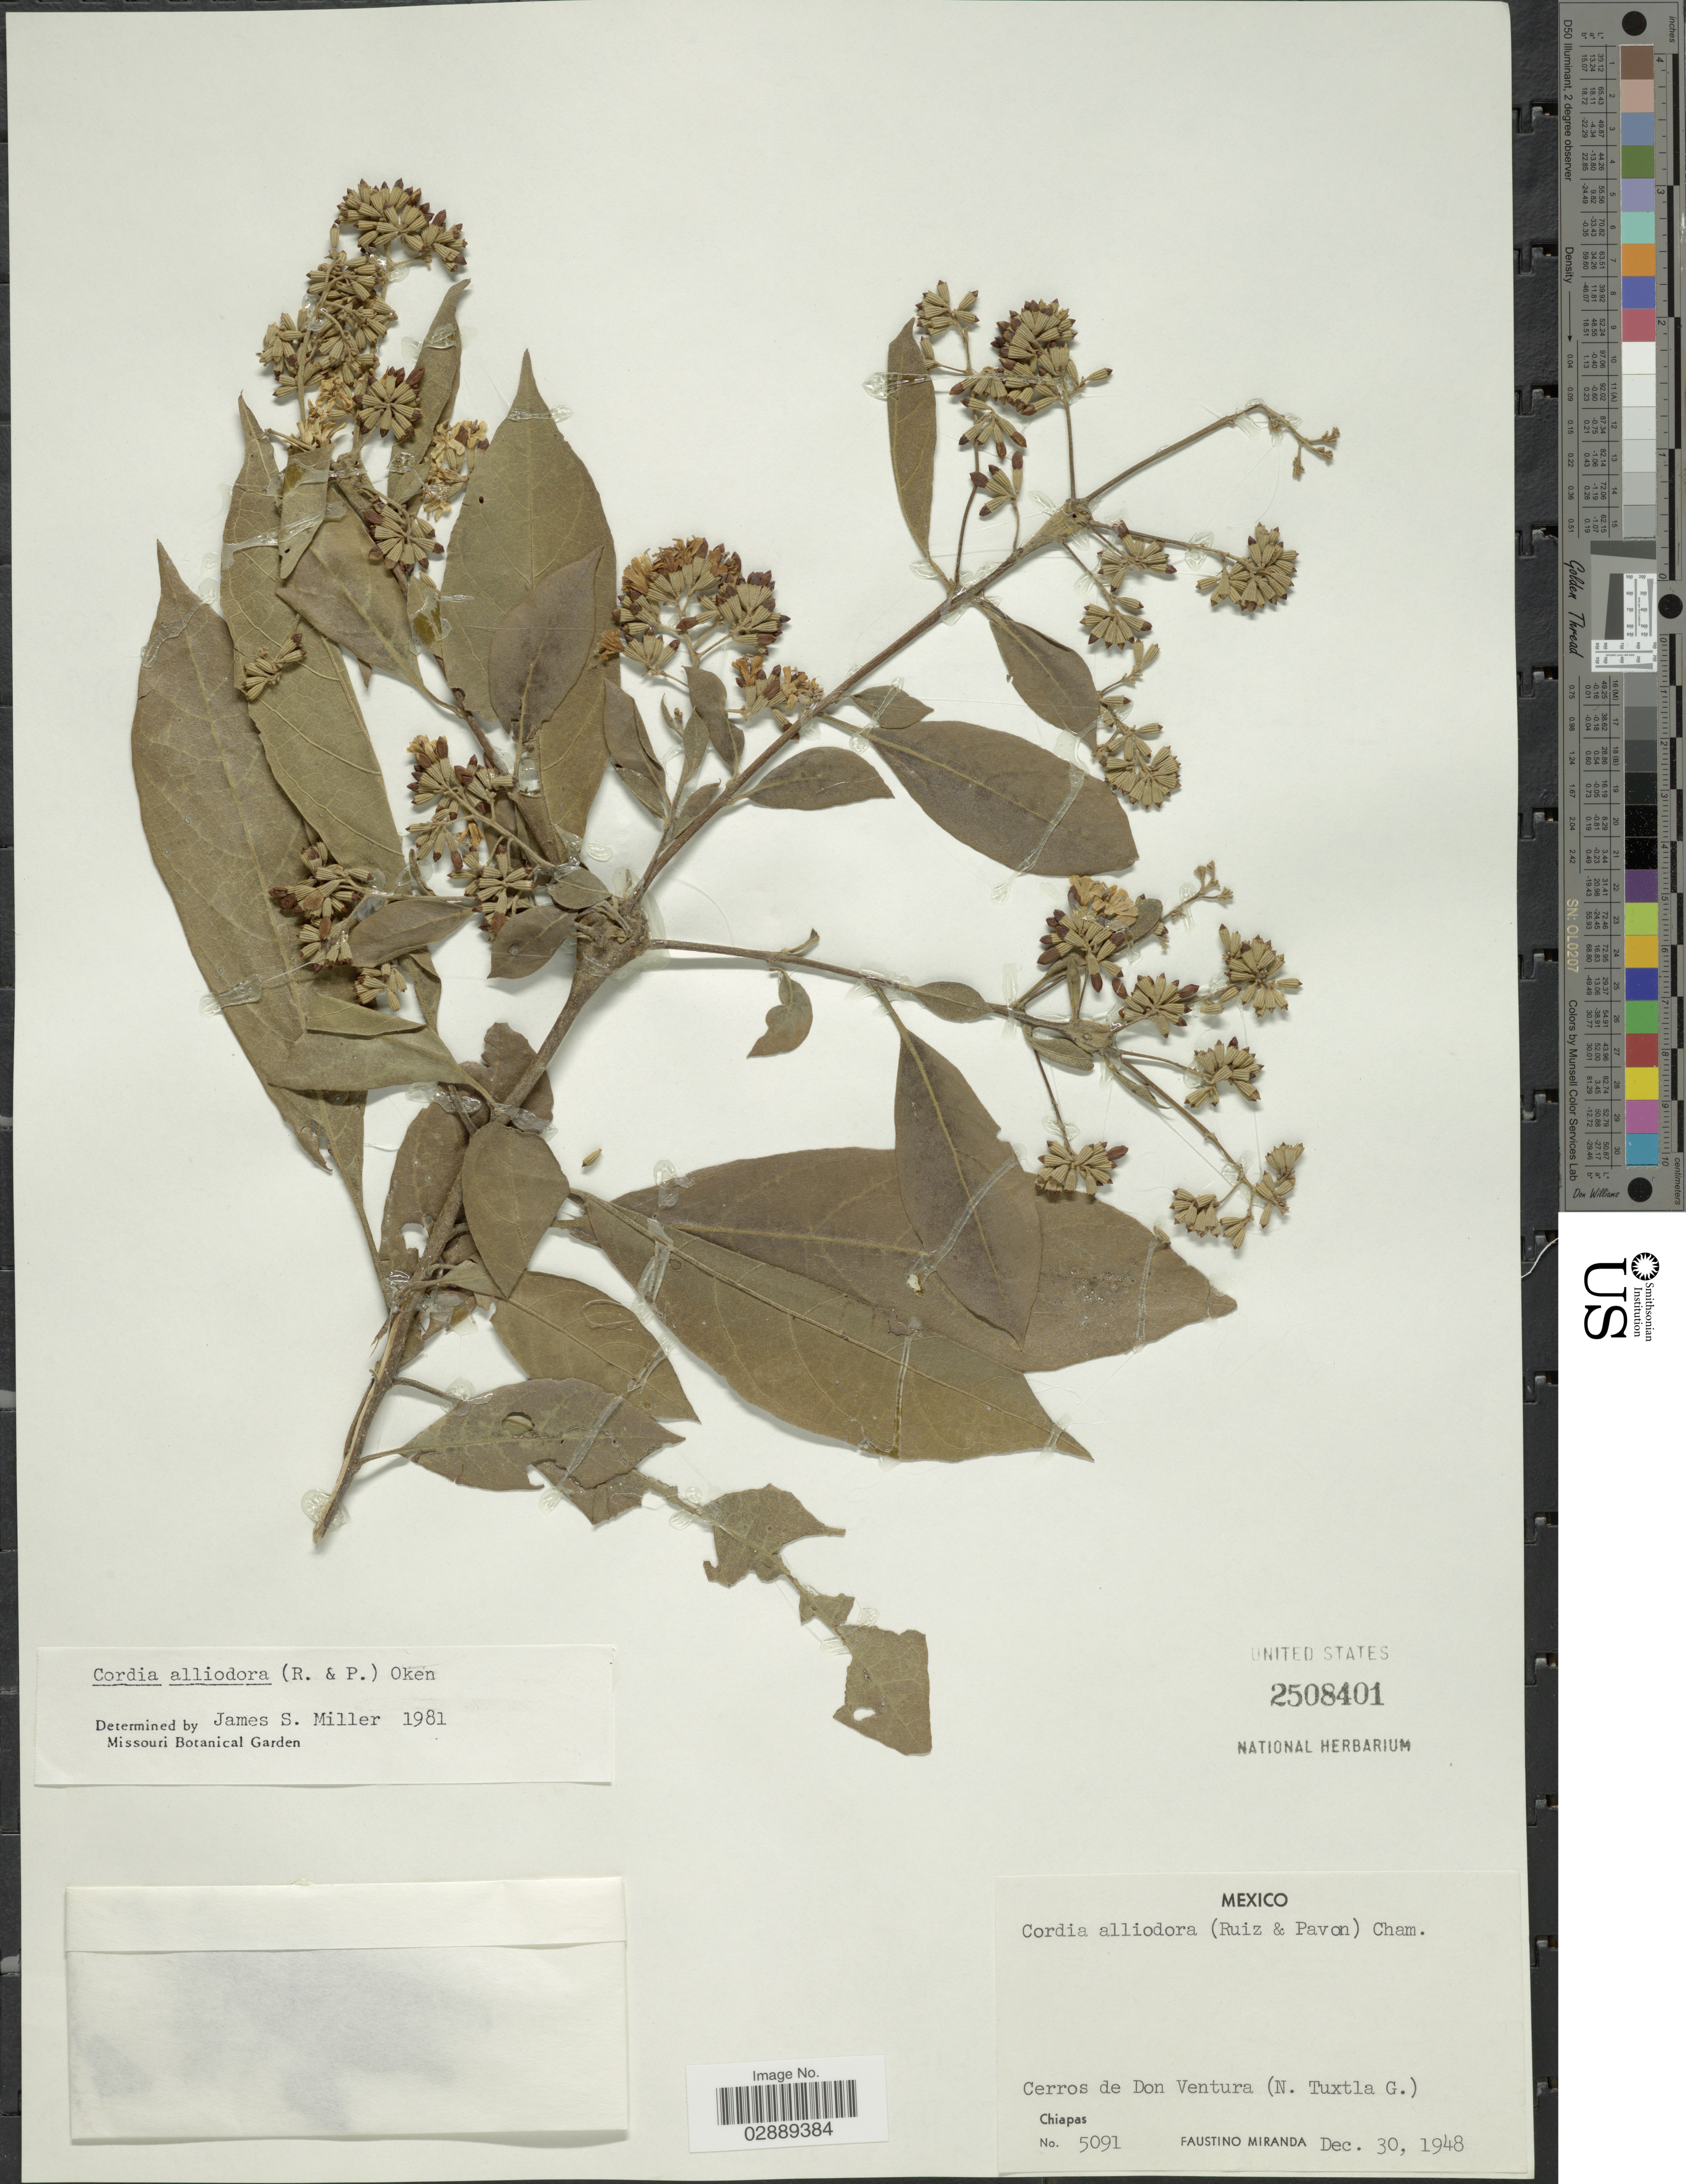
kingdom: Plantae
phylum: Tracheophyta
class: Magnoliopsida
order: Boraginales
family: Cordiaceae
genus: Cordia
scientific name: Cordia alliodora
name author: (Ruiz & Pav.) Oken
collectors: F. Miranda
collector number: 5091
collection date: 1948-12-30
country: Mexico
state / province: Chiapas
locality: Cerros de Don Ventura (N. Tuxtla G.).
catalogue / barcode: US 2508401